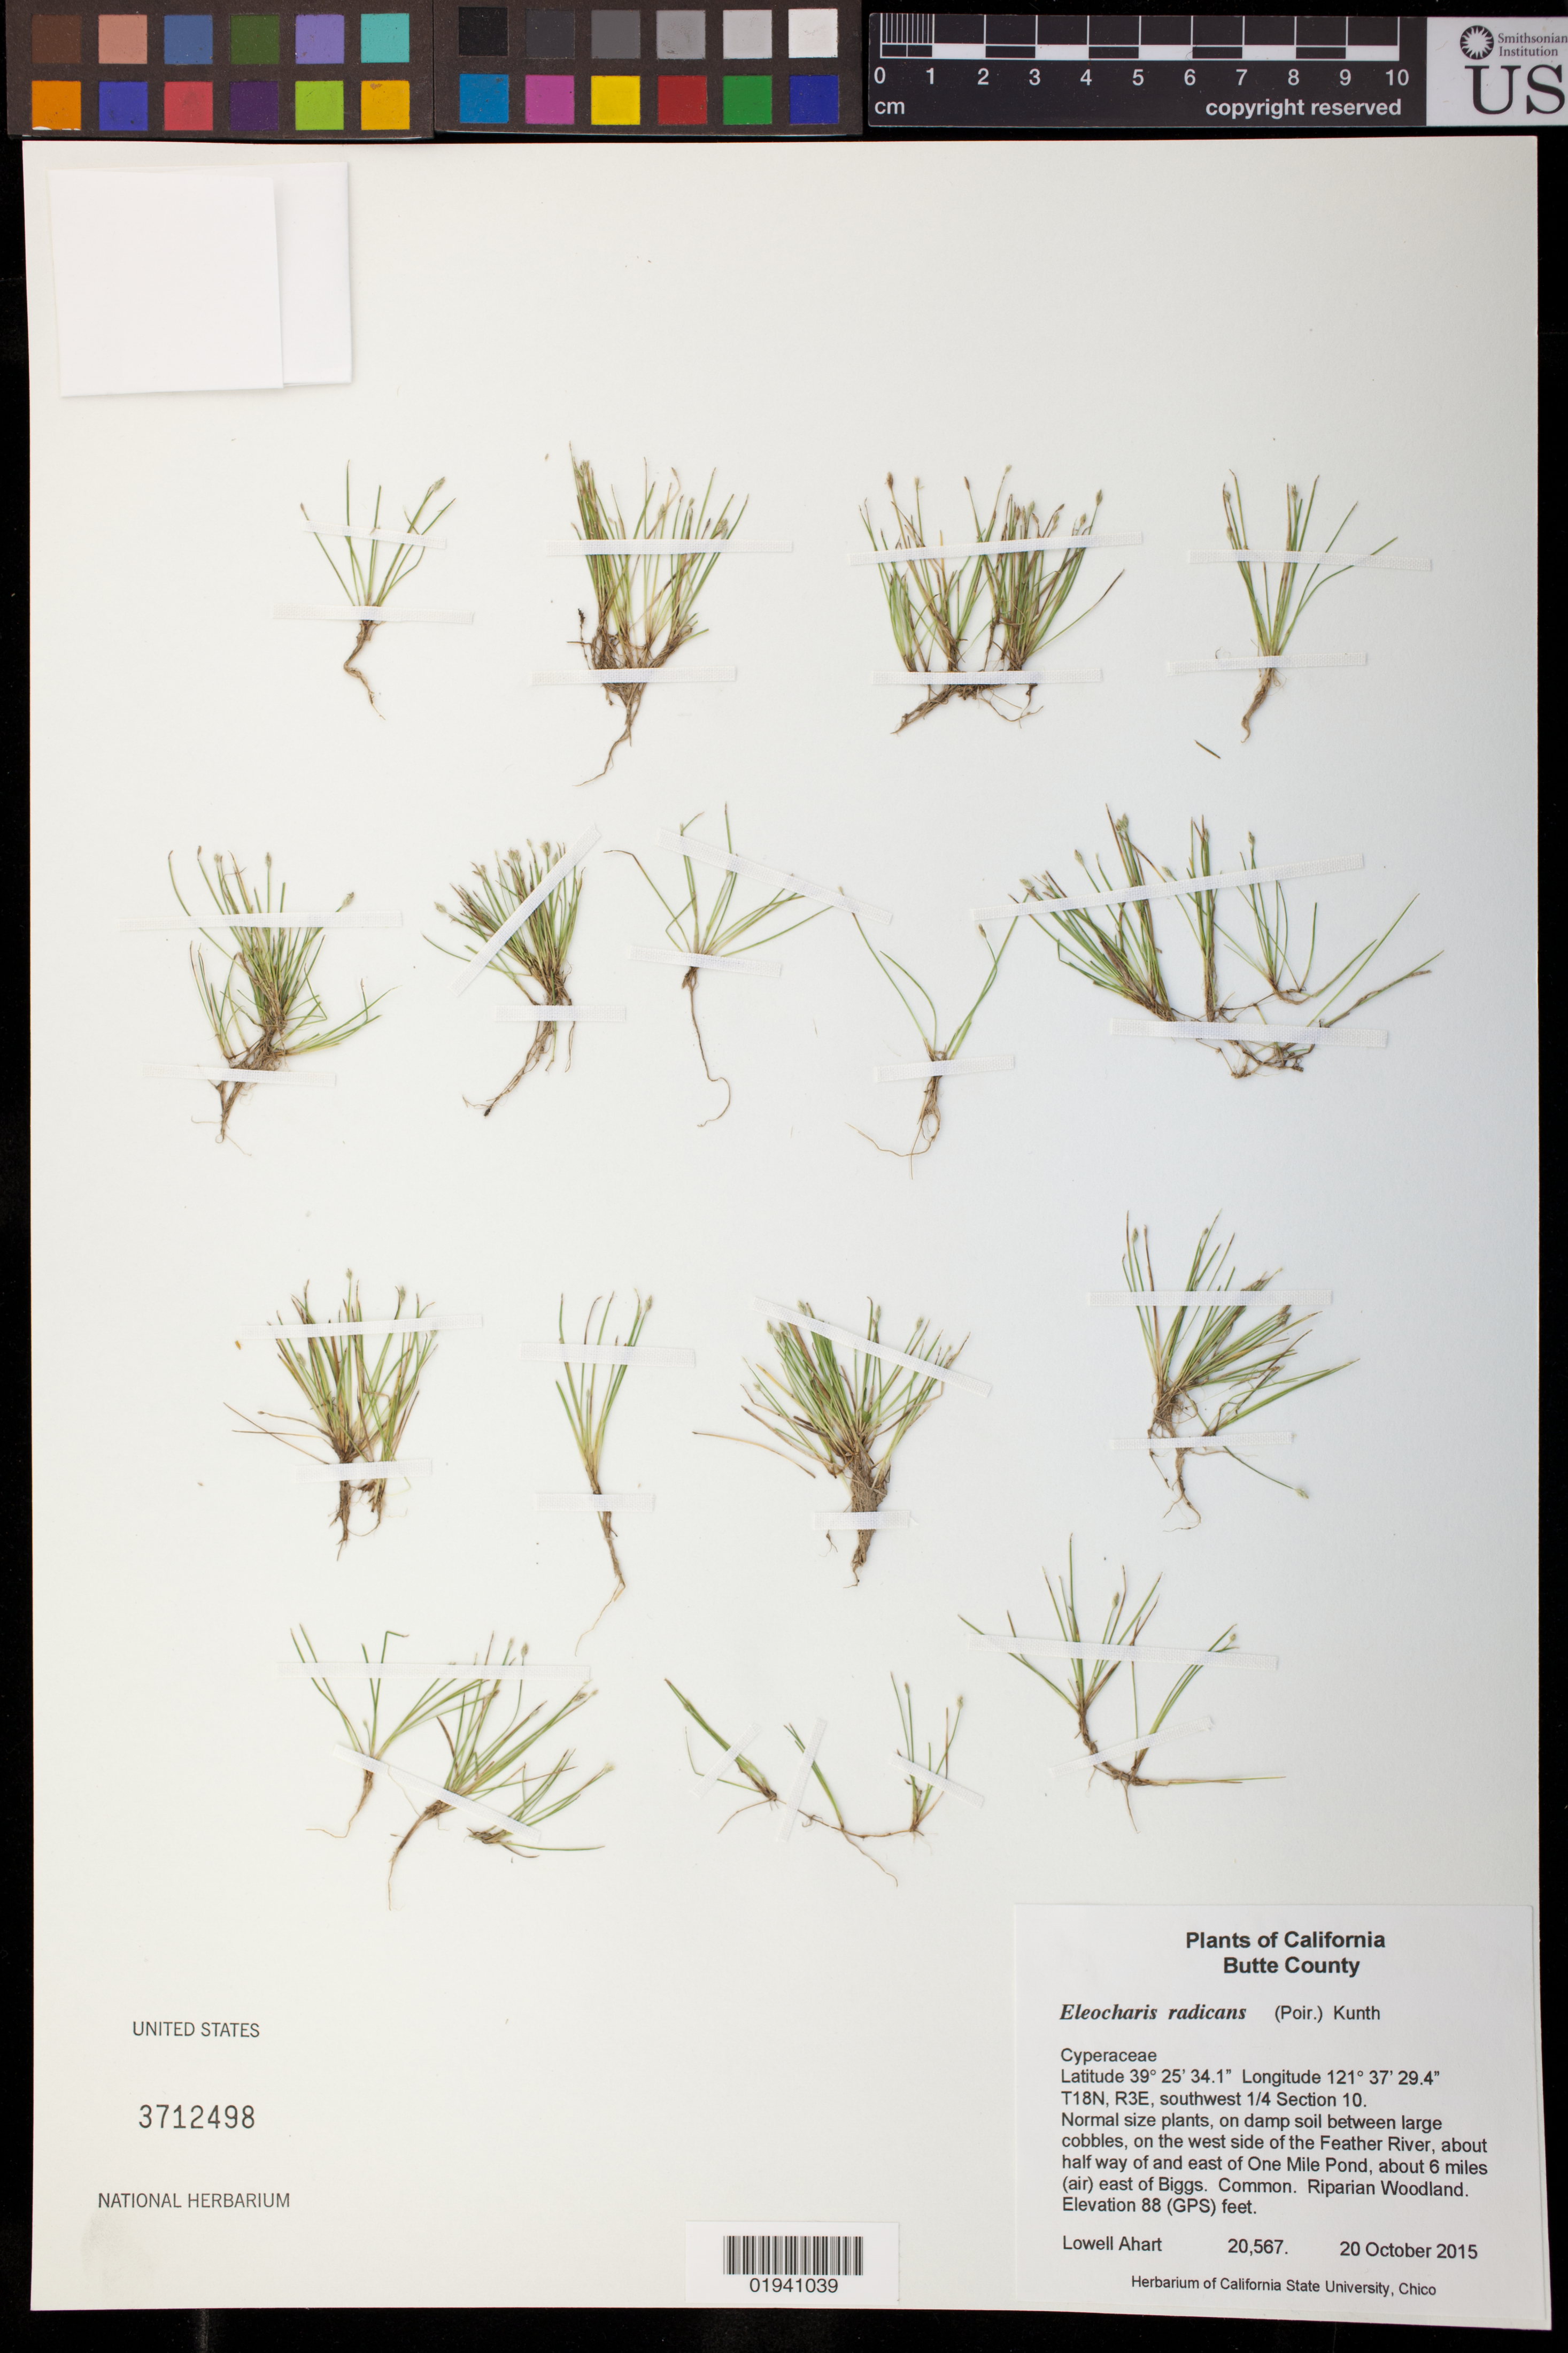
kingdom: Plantae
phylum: Tracheophyta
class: Liliopsida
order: Poales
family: Cyperaceae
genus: Eleocharis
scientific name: Eleocharis radicans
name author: (A. Dietrich) Kunth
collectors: L. Ahart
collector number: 20567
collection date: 2015-10-20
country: United States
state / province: California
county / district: Butte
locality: On the west side of the Feather River, about half way of and east of One Mile Pond, about 6 miles (air) east of Biggs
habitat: on damp soil between large cobbles, riparian woodland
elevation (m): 27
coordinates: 39 41 15.5, 121 11 48.7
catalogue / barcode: US 3712498